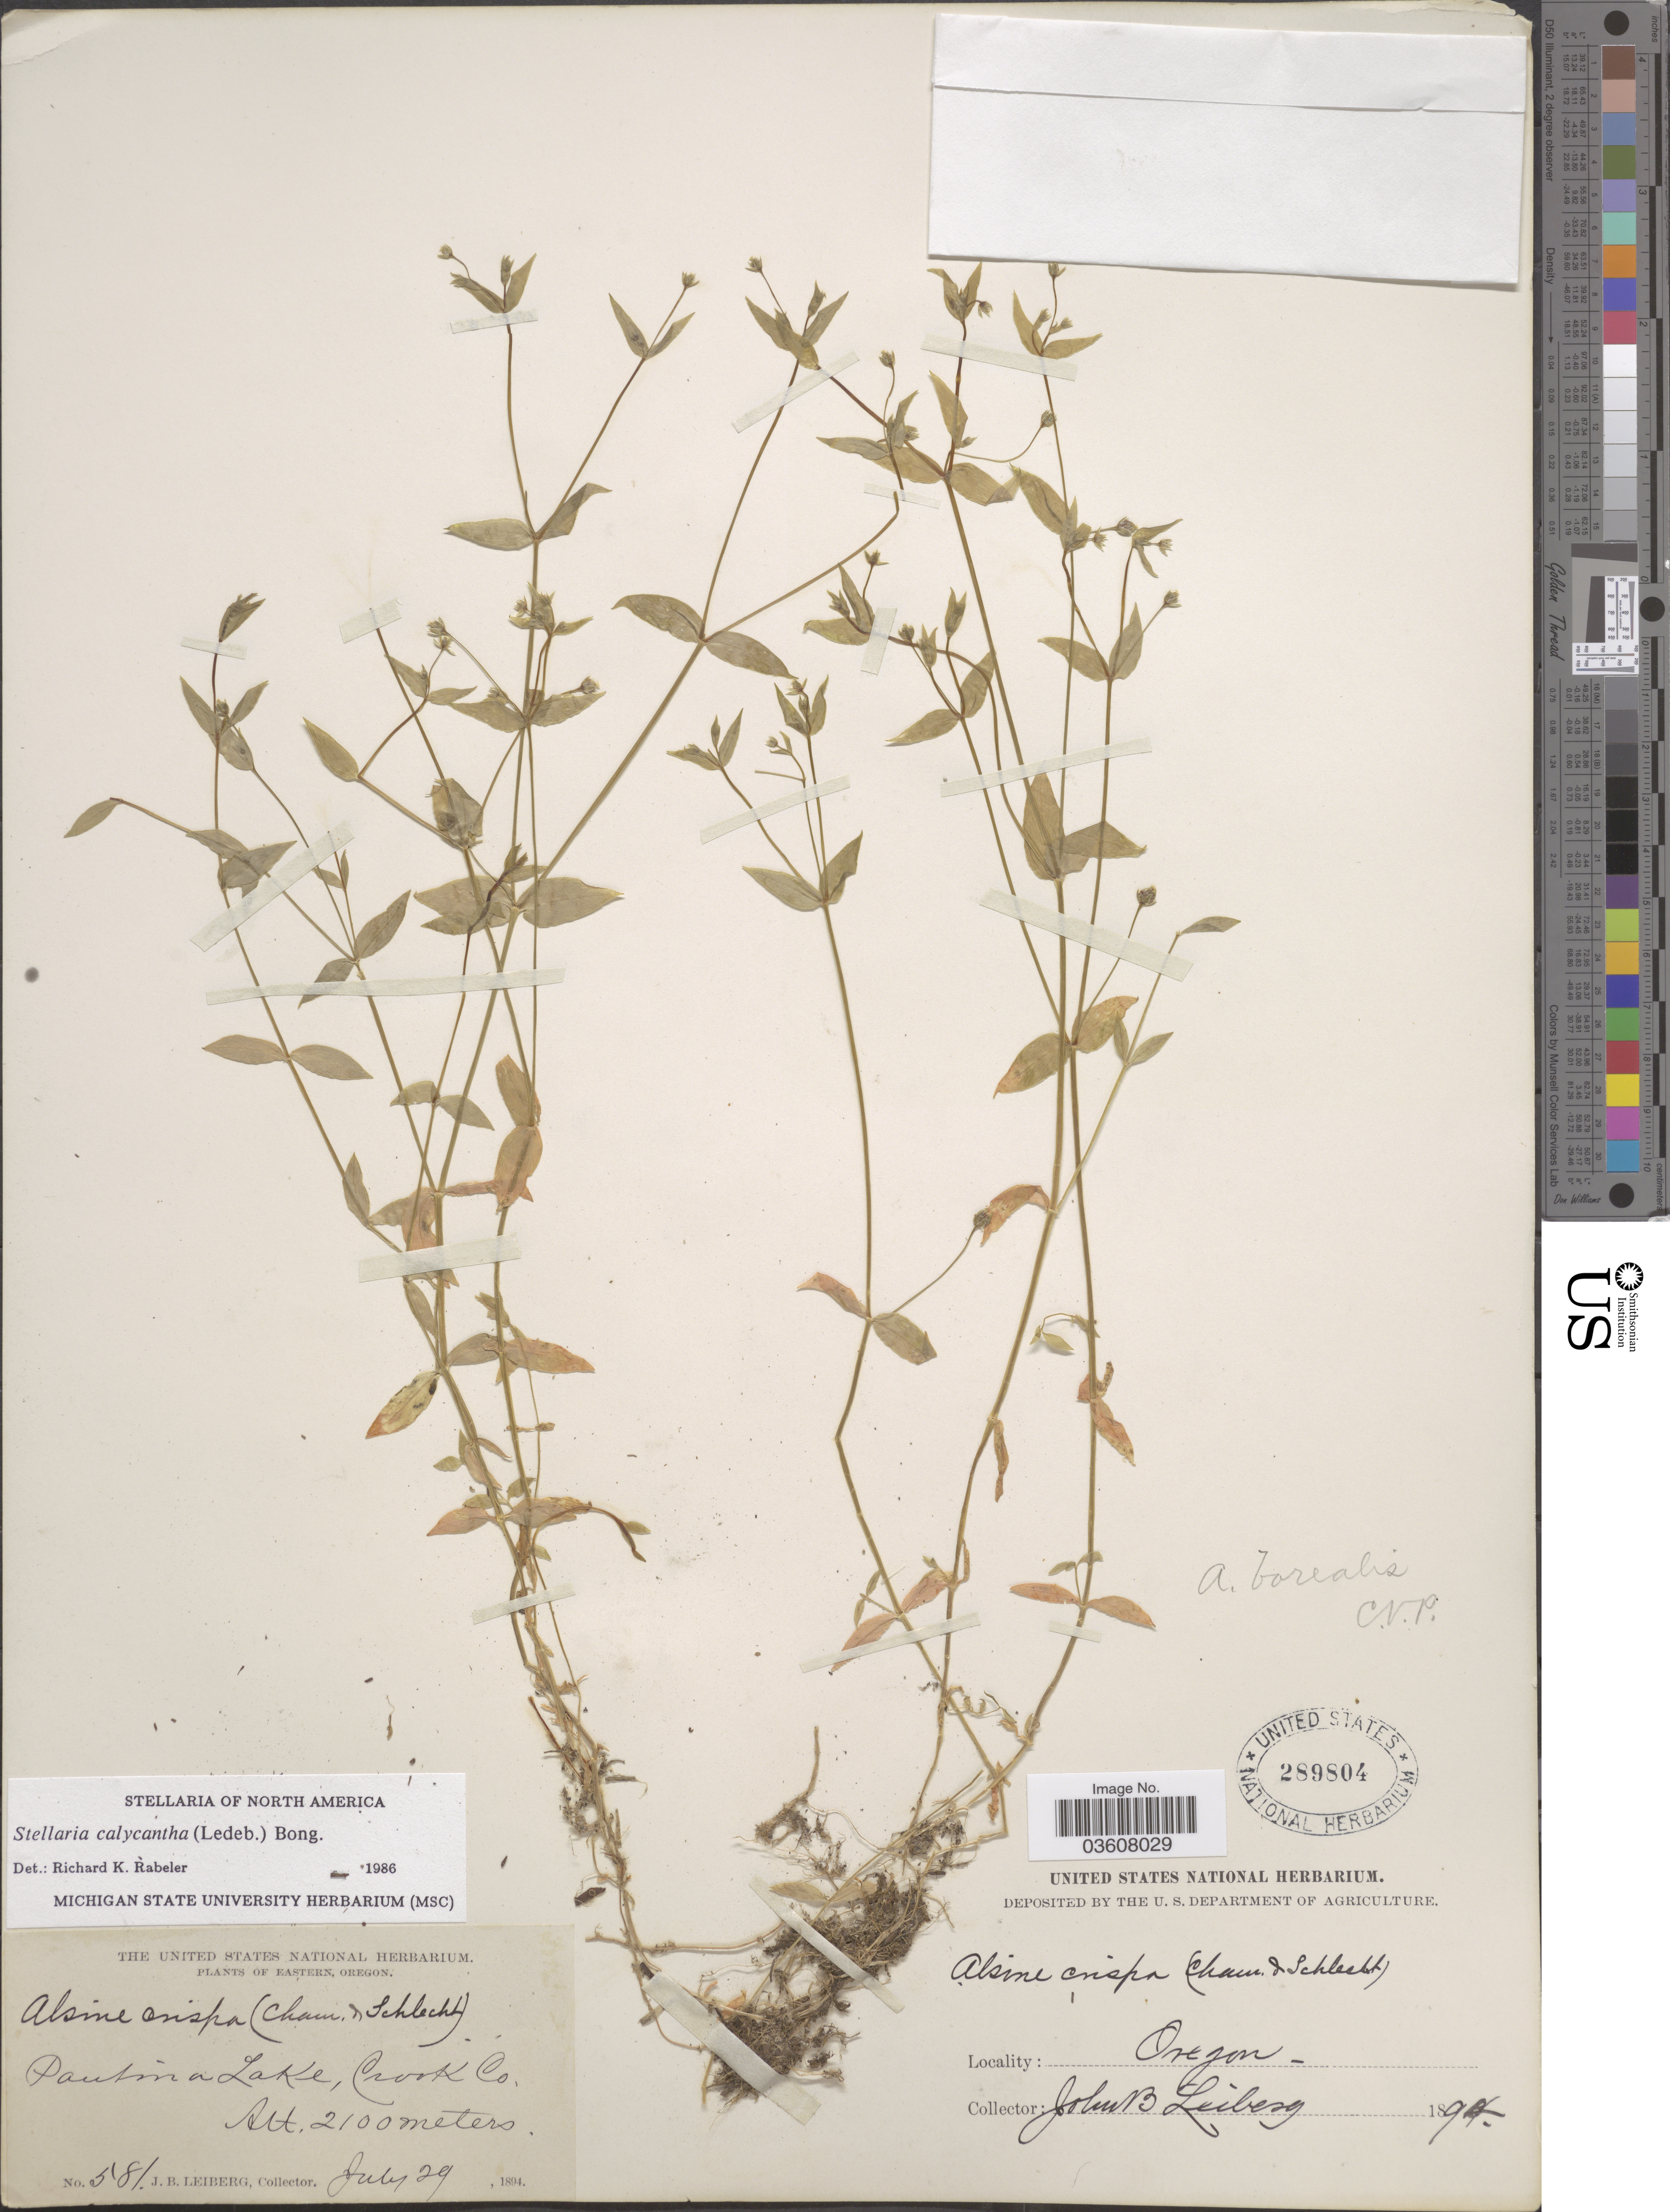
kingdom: Plantae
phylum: Tracheophyta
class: Magnoliopsida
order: Caryophyllales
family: Caryophyllaceae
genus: Stellaria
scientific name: Stellaria calycantha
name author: (Ledeb.) Bong.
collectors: J. B. Leiberg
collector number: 581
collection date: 1894-07-29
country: United States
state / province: Oregon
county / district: Deschutes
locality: Eastern Oregon. Paulina Lake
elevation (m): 2100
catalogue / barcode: US 289804